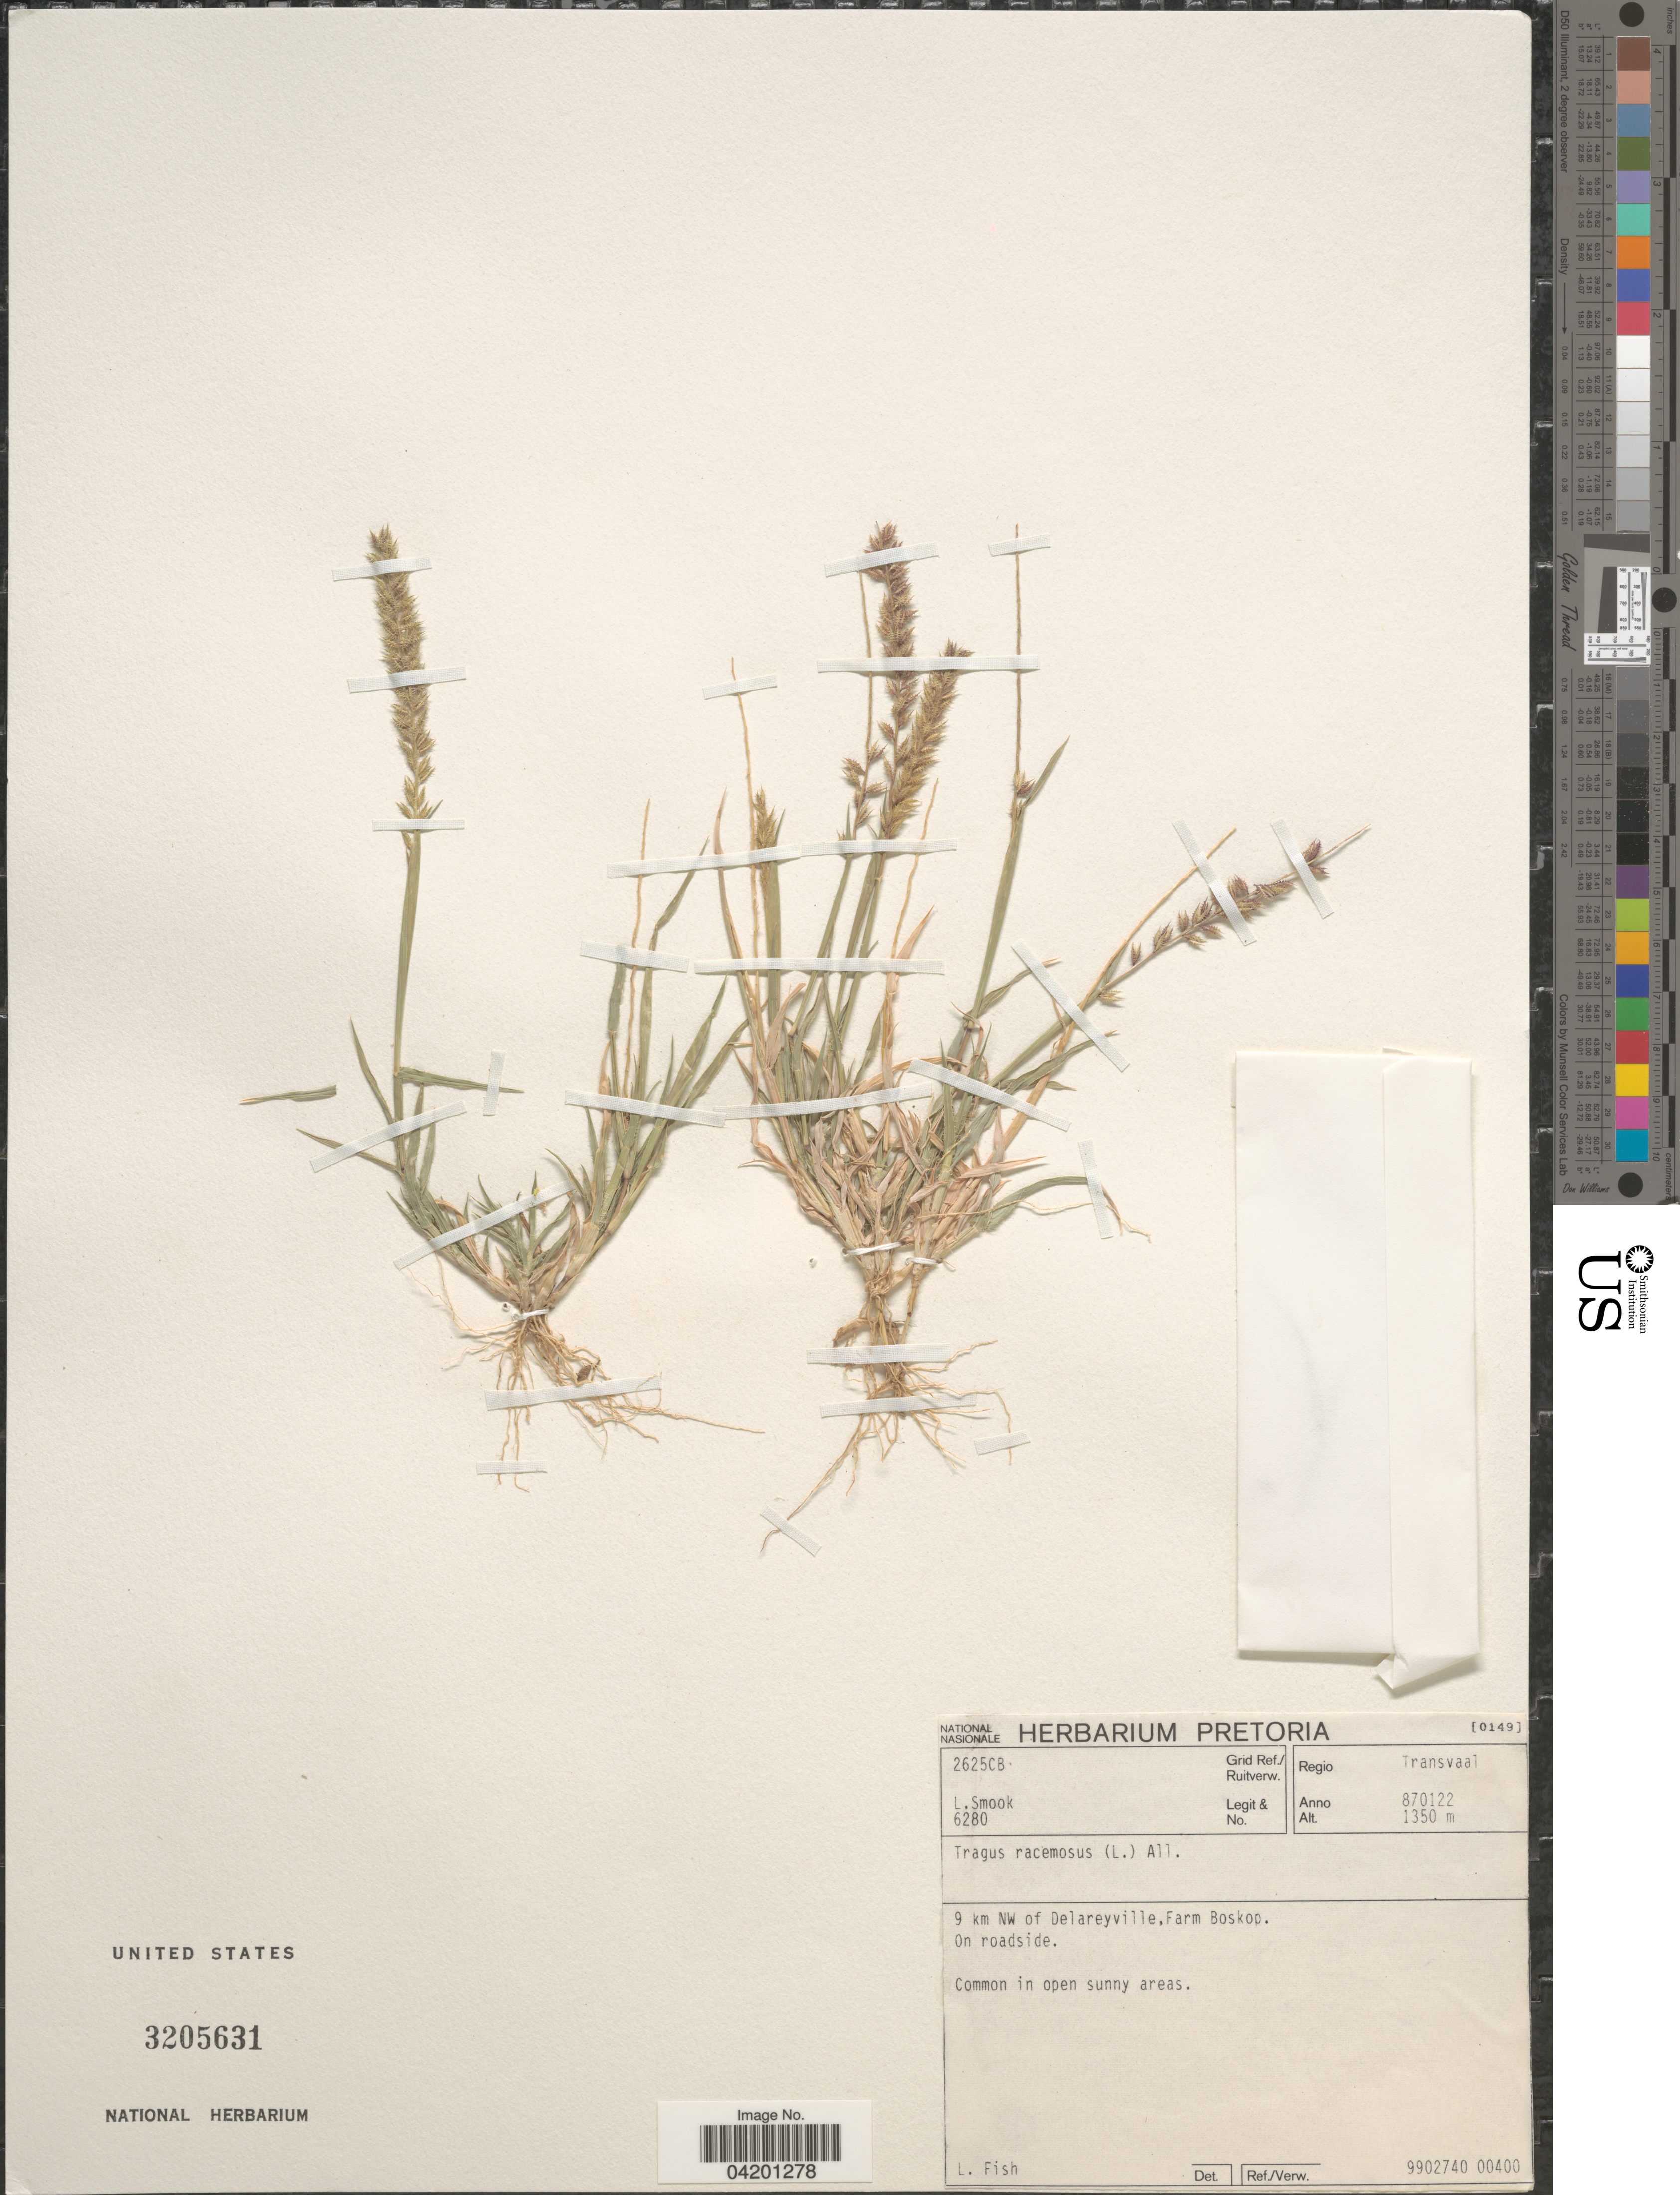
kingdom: Plantae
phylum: Tracheophyta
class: Liliopsida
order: Poales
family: Poaceae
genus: Tragus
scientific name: Tragus racemosus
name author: (L.) All.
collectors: L. Smook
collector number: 6280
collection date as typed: Transcribed d/m/y: 22/1/87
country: South Africa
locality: Grid Ref./Ruitverw. 2625CB. Regio Transvaal. 9 km NW of Delareyville, Farm Boskop. On roadside. Common in open sunny areas.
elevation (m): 1350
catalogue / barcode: US 3205631